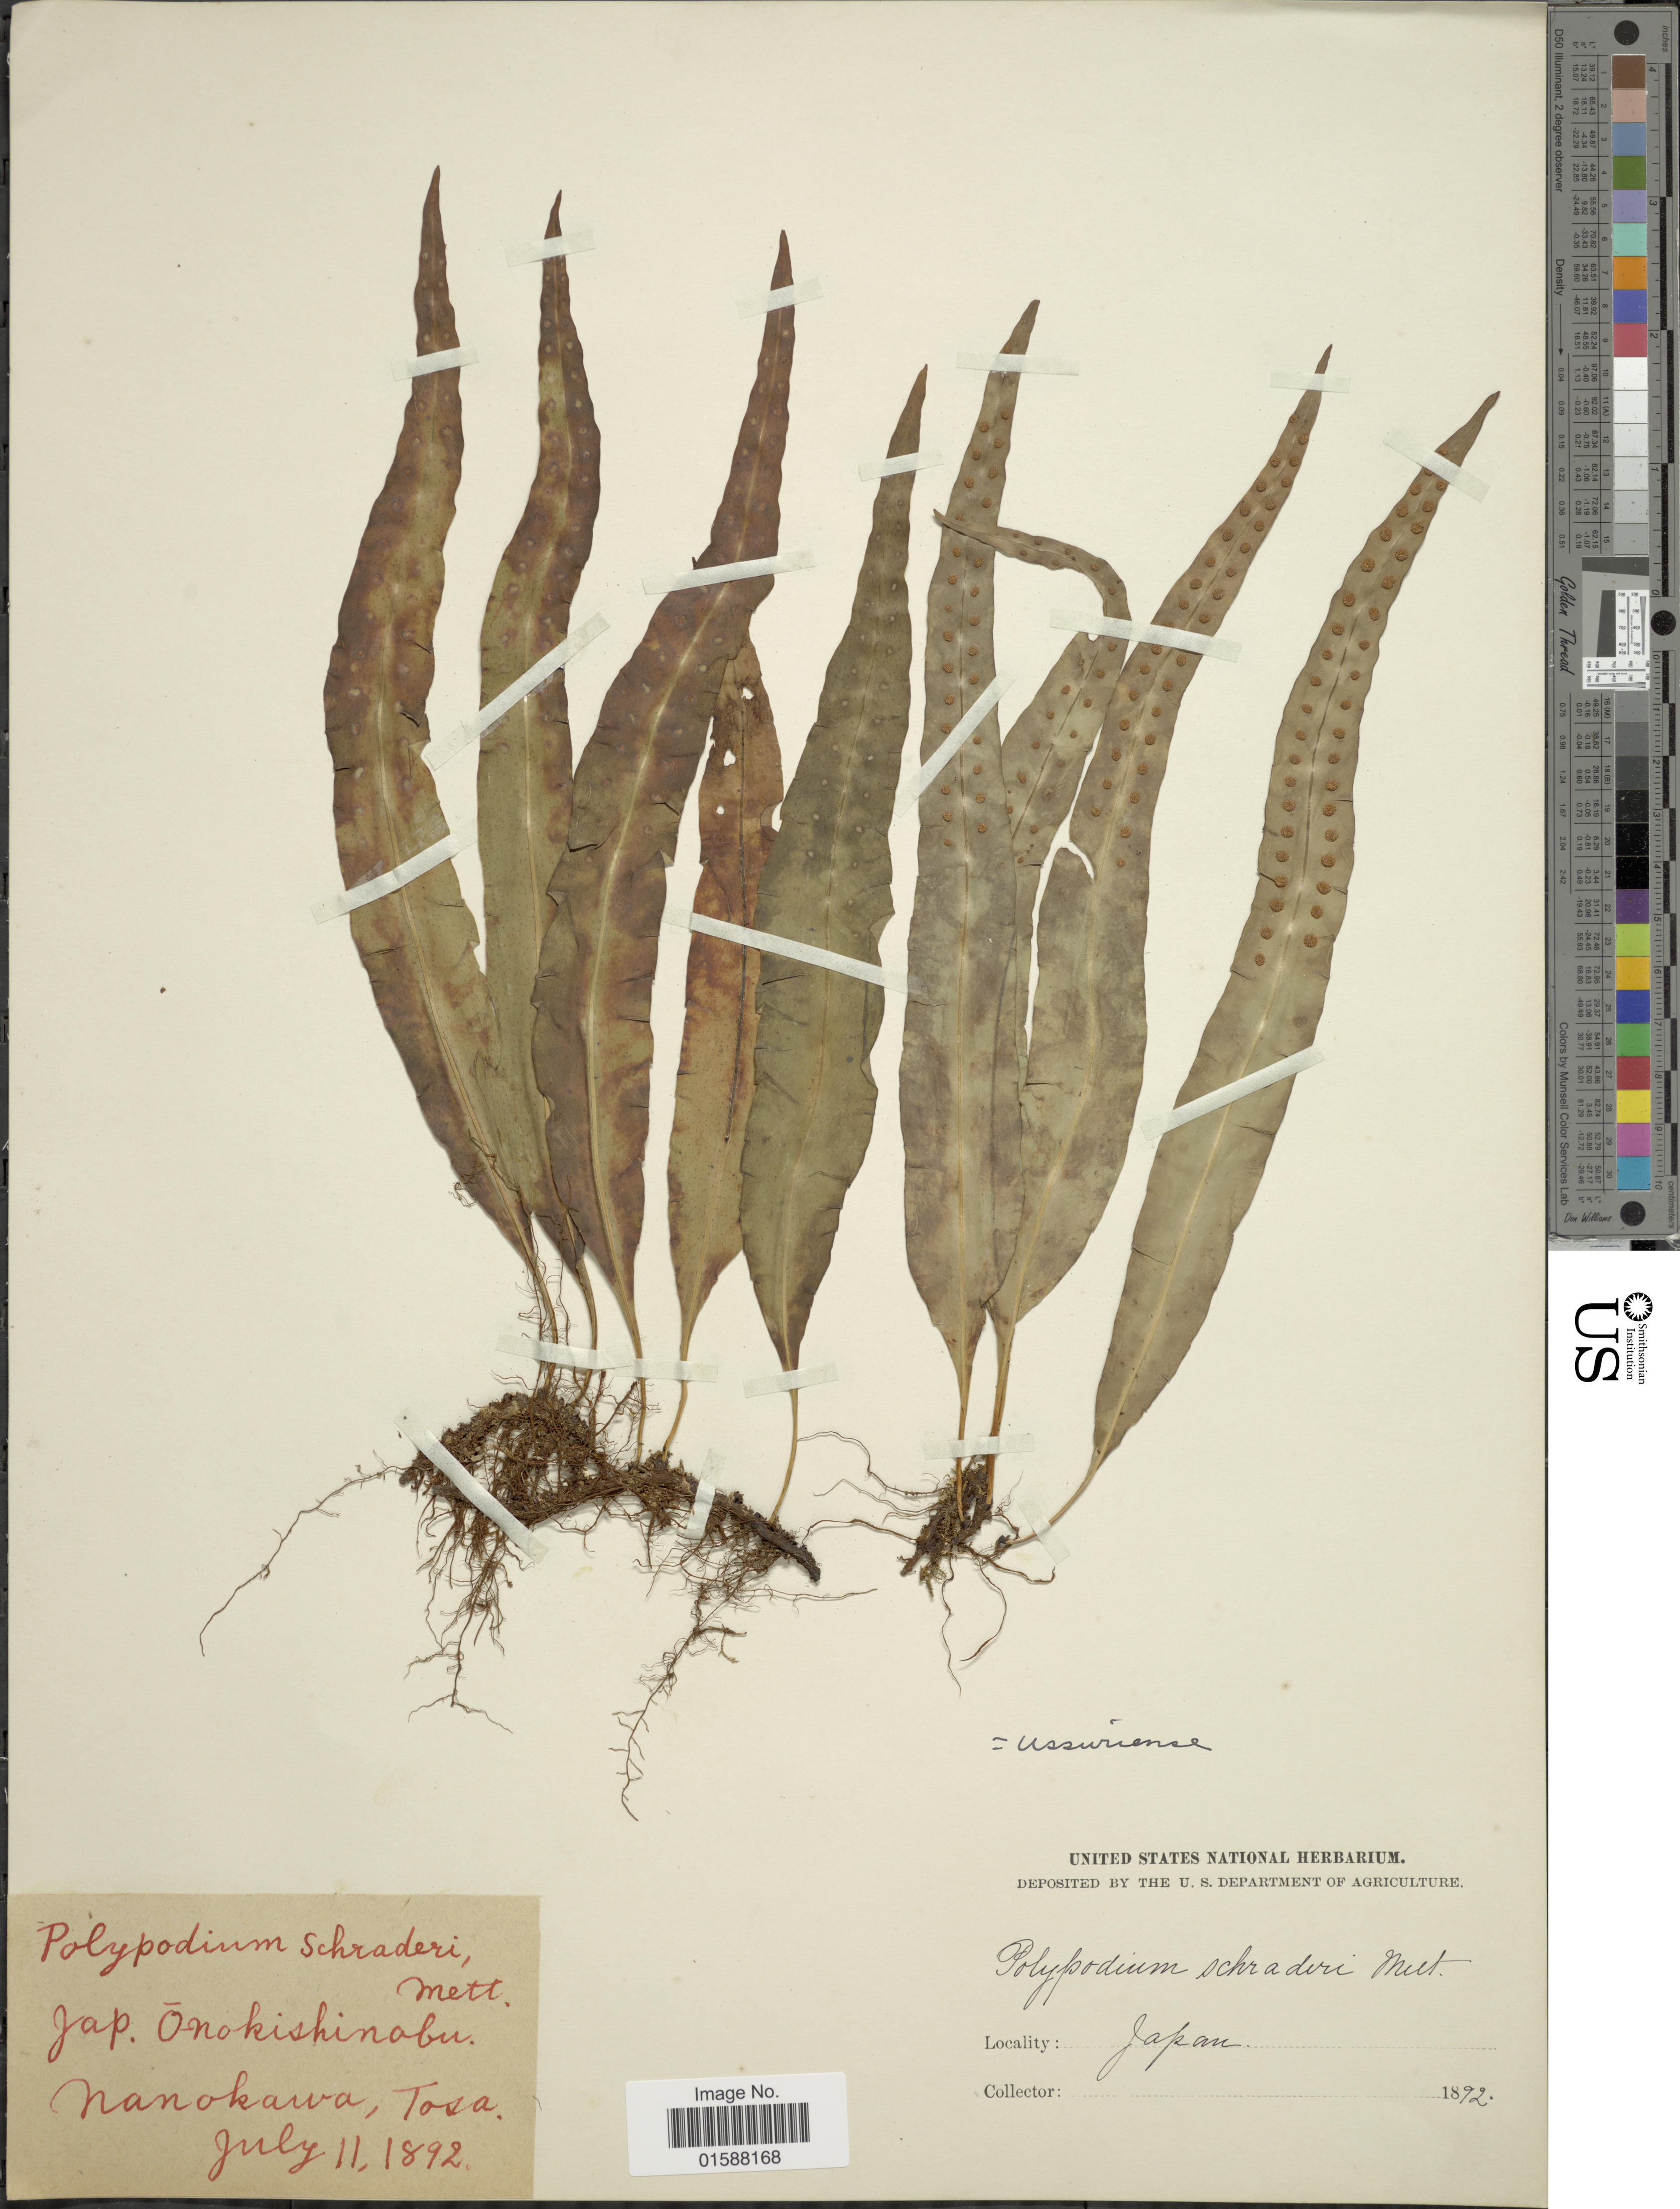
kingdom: Plantae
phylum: Tracheophyta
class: Polypodiopsida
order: Polypodiales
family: Polypodiaceae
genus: Lepisorus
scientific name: Lepisorus ussuriensis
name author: (Regel & Mack.) Ching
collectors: T. Nanokawa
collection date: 1892-07-11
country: Japan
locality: Onokishinabu